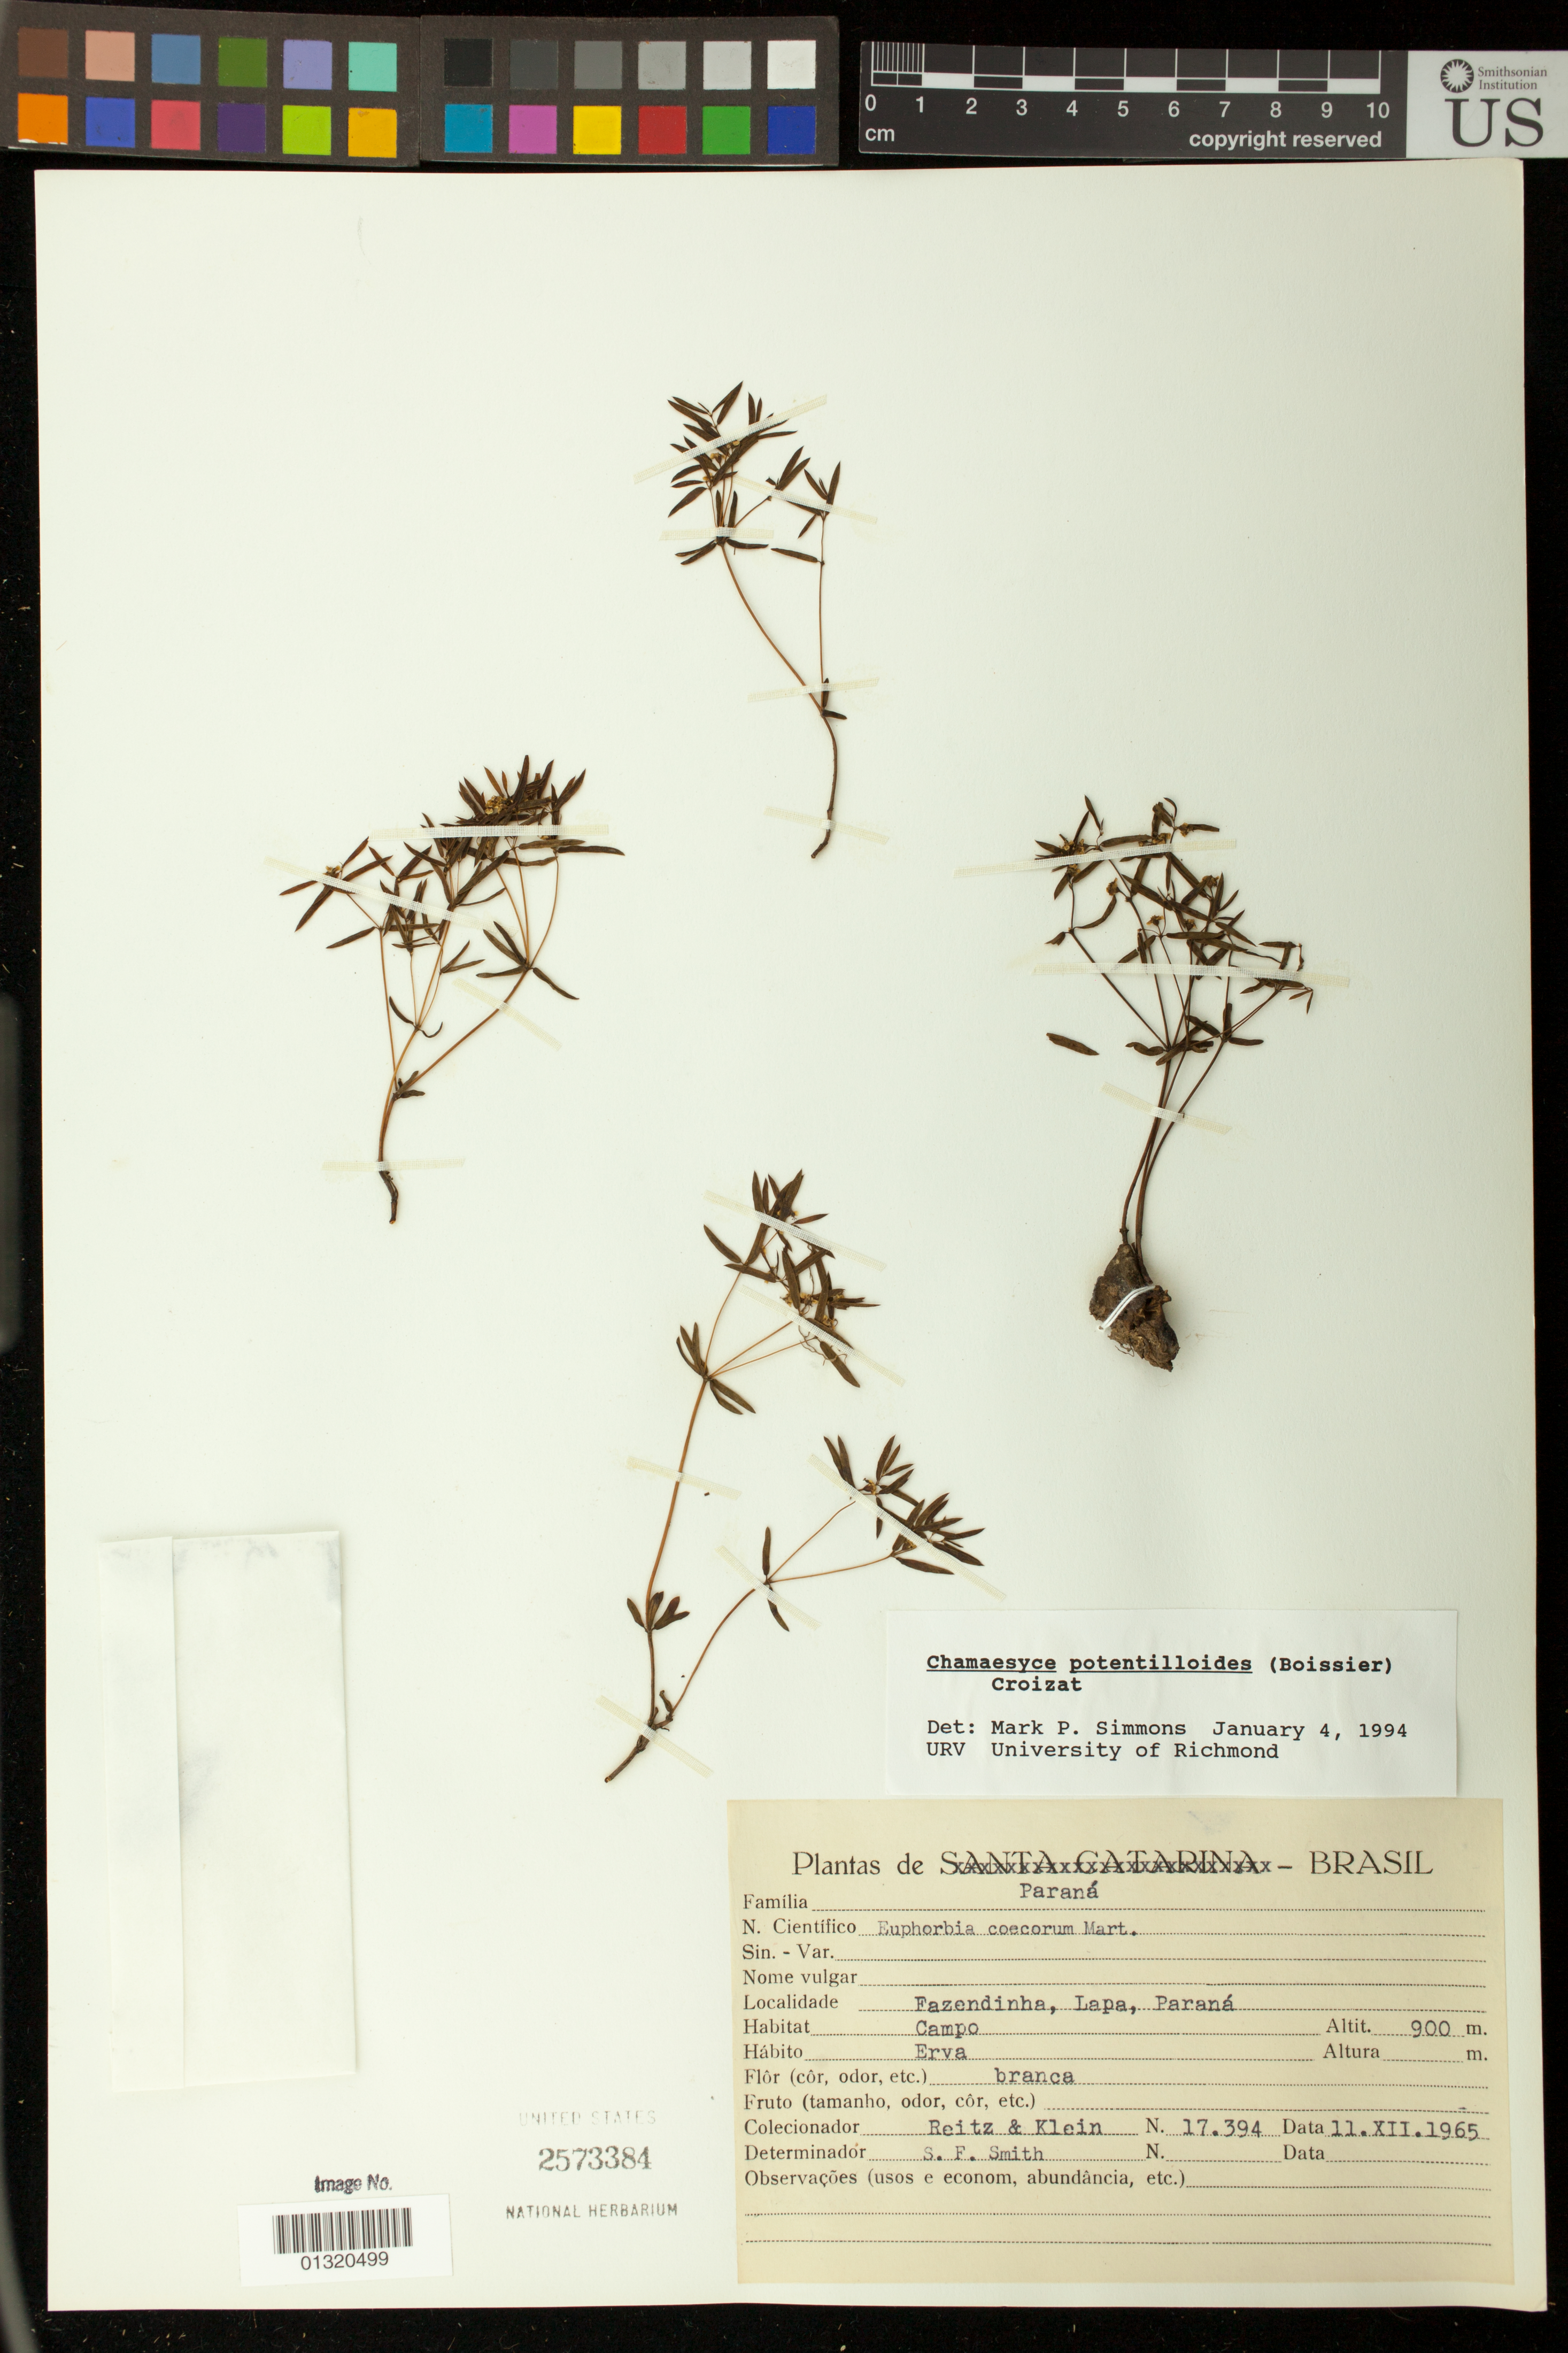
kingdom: Plantae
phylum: Tracheophyta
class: Magnoliopsida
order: Malpighiales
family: Euphorbiaceae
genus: Euphorbia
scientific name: Euphorbia potentilloides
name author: Boiss.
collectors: -- Reitz & Klein, --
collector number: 17394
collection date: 1965-12-11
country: Brazil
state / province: Paraná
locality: Fazendinha, Lapa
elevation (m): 900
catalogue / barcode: US 2573384